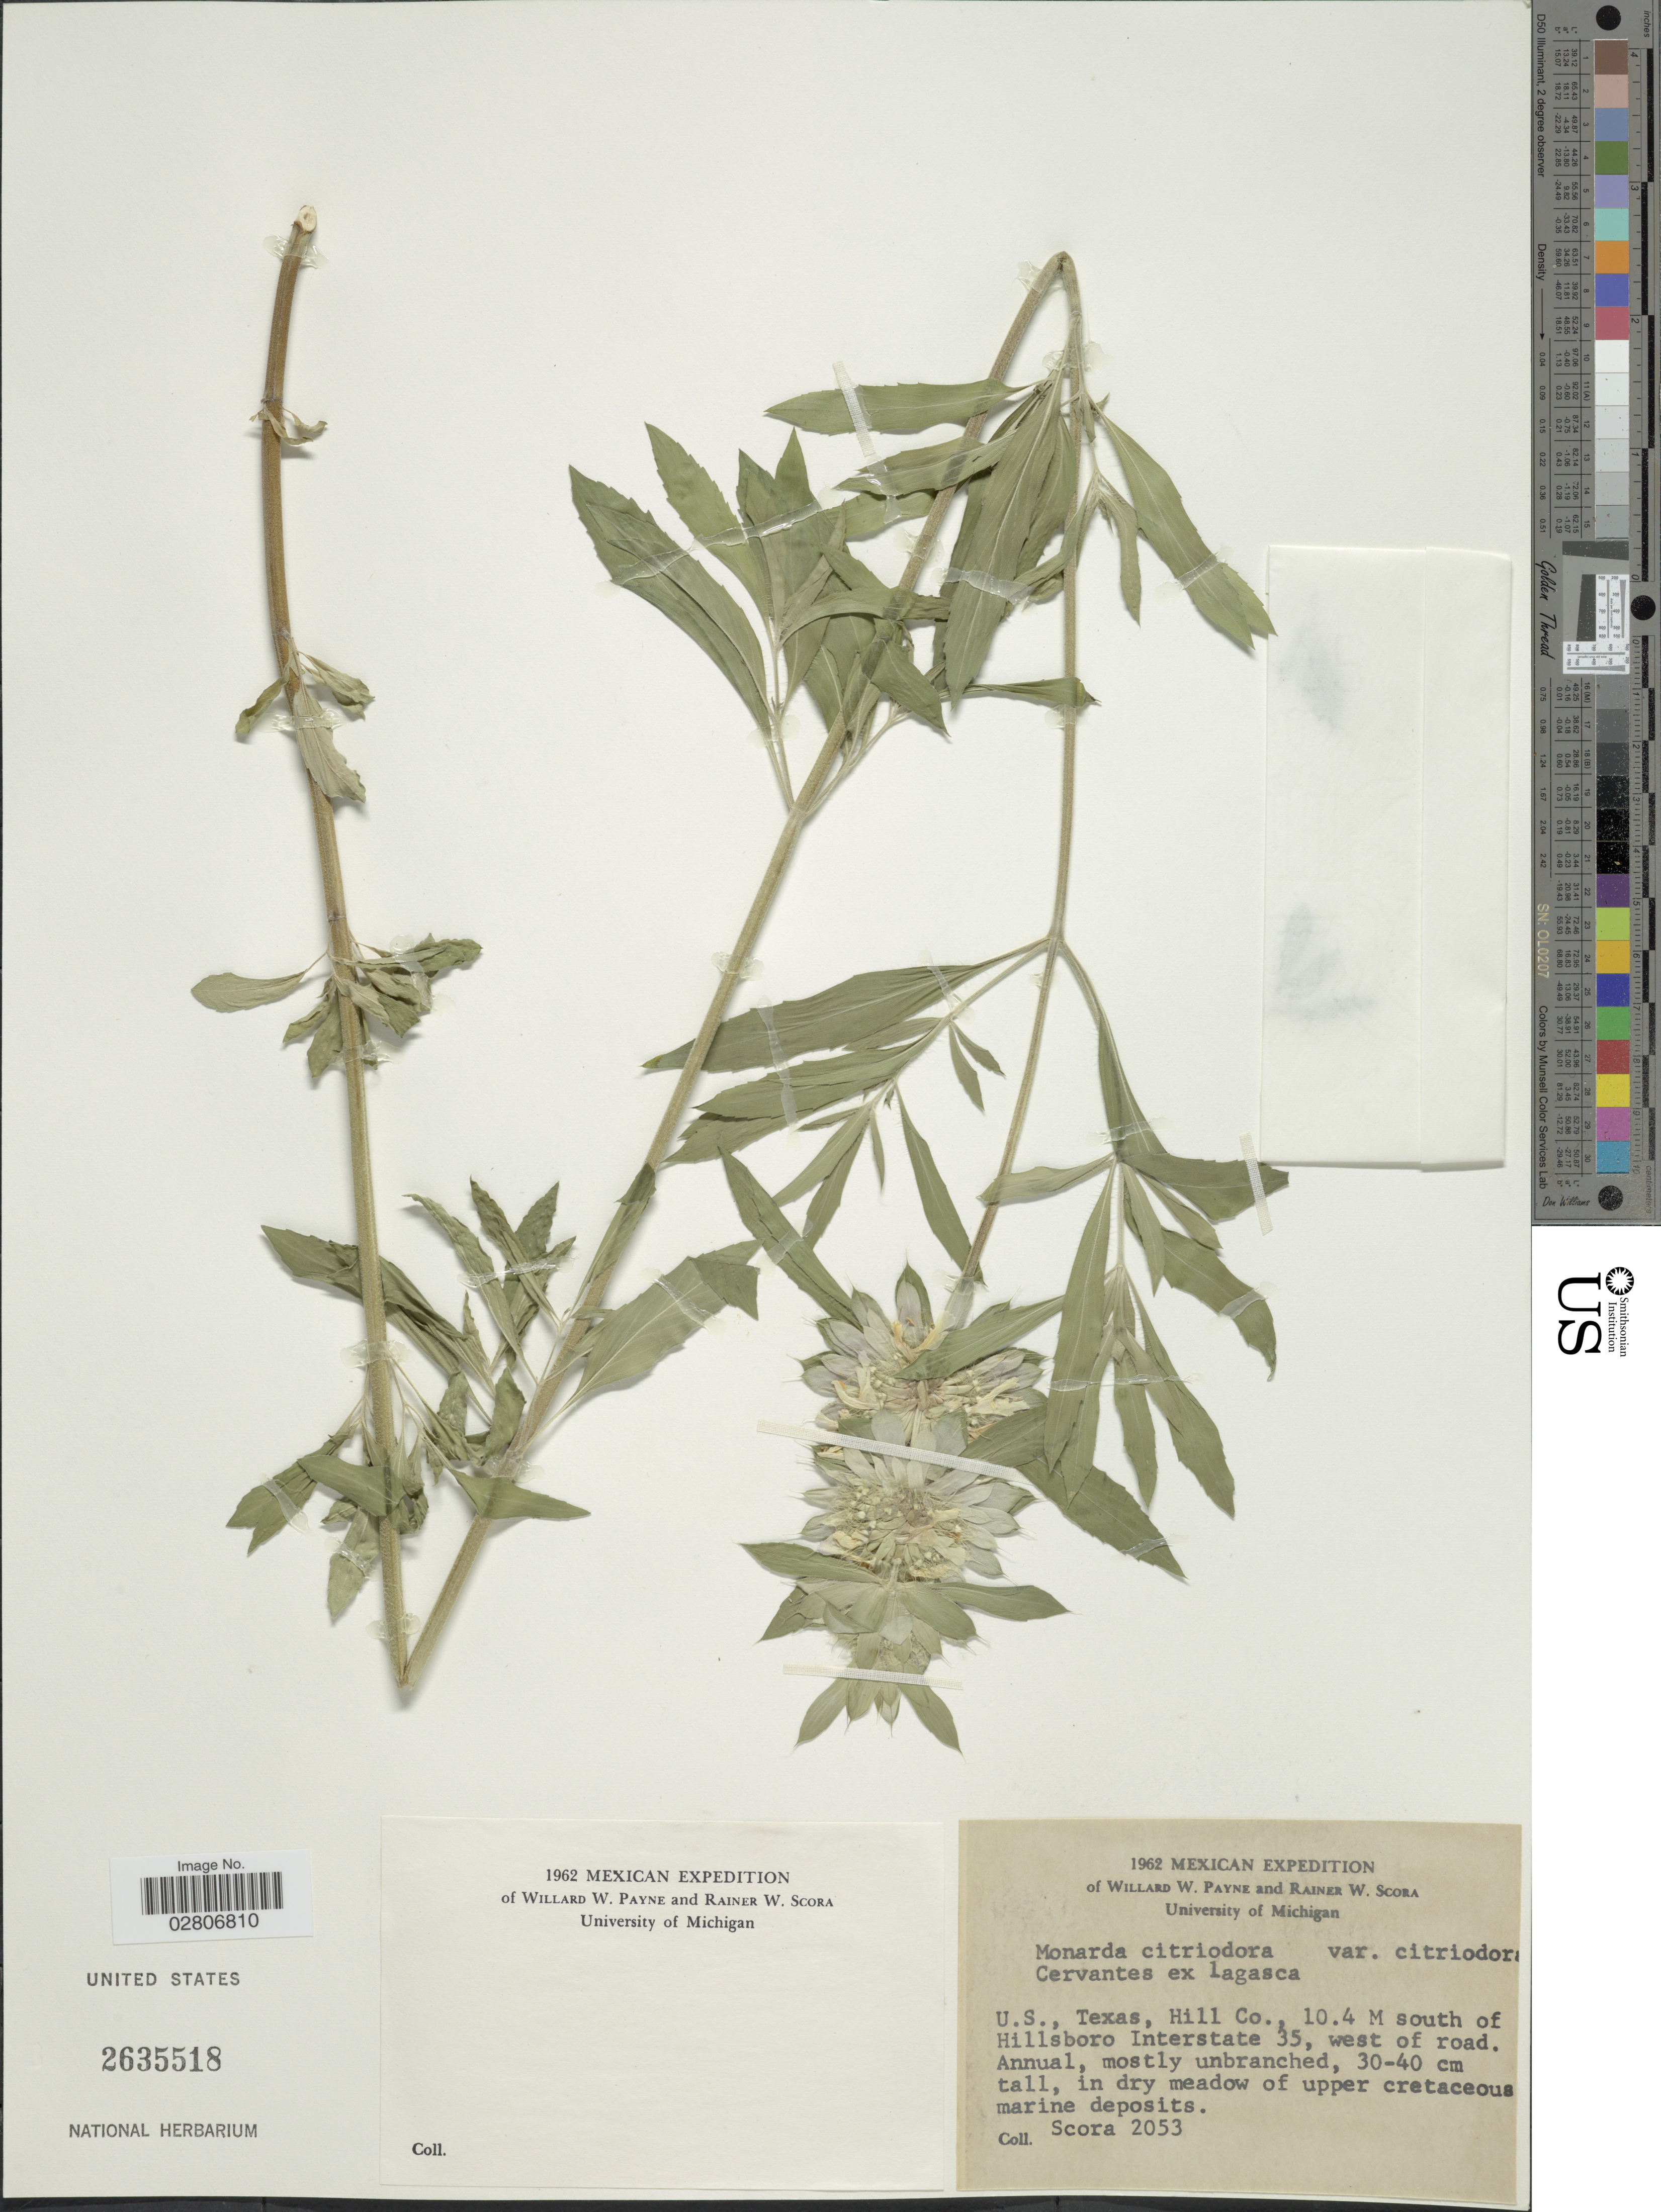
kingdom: Plantae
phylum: Tracheophyta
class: Magnoliopsida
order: Lamiales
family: Lamiaceae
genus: Monarda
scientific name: Monarda citriodora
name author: Cerv. ex Lag.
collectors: R. Scora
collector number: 2053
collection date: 1962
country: United States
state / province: Texas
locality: Hill Co., 10.4 M south of Hillsboro Interstate 35, west of road.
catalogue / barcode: US 2635518